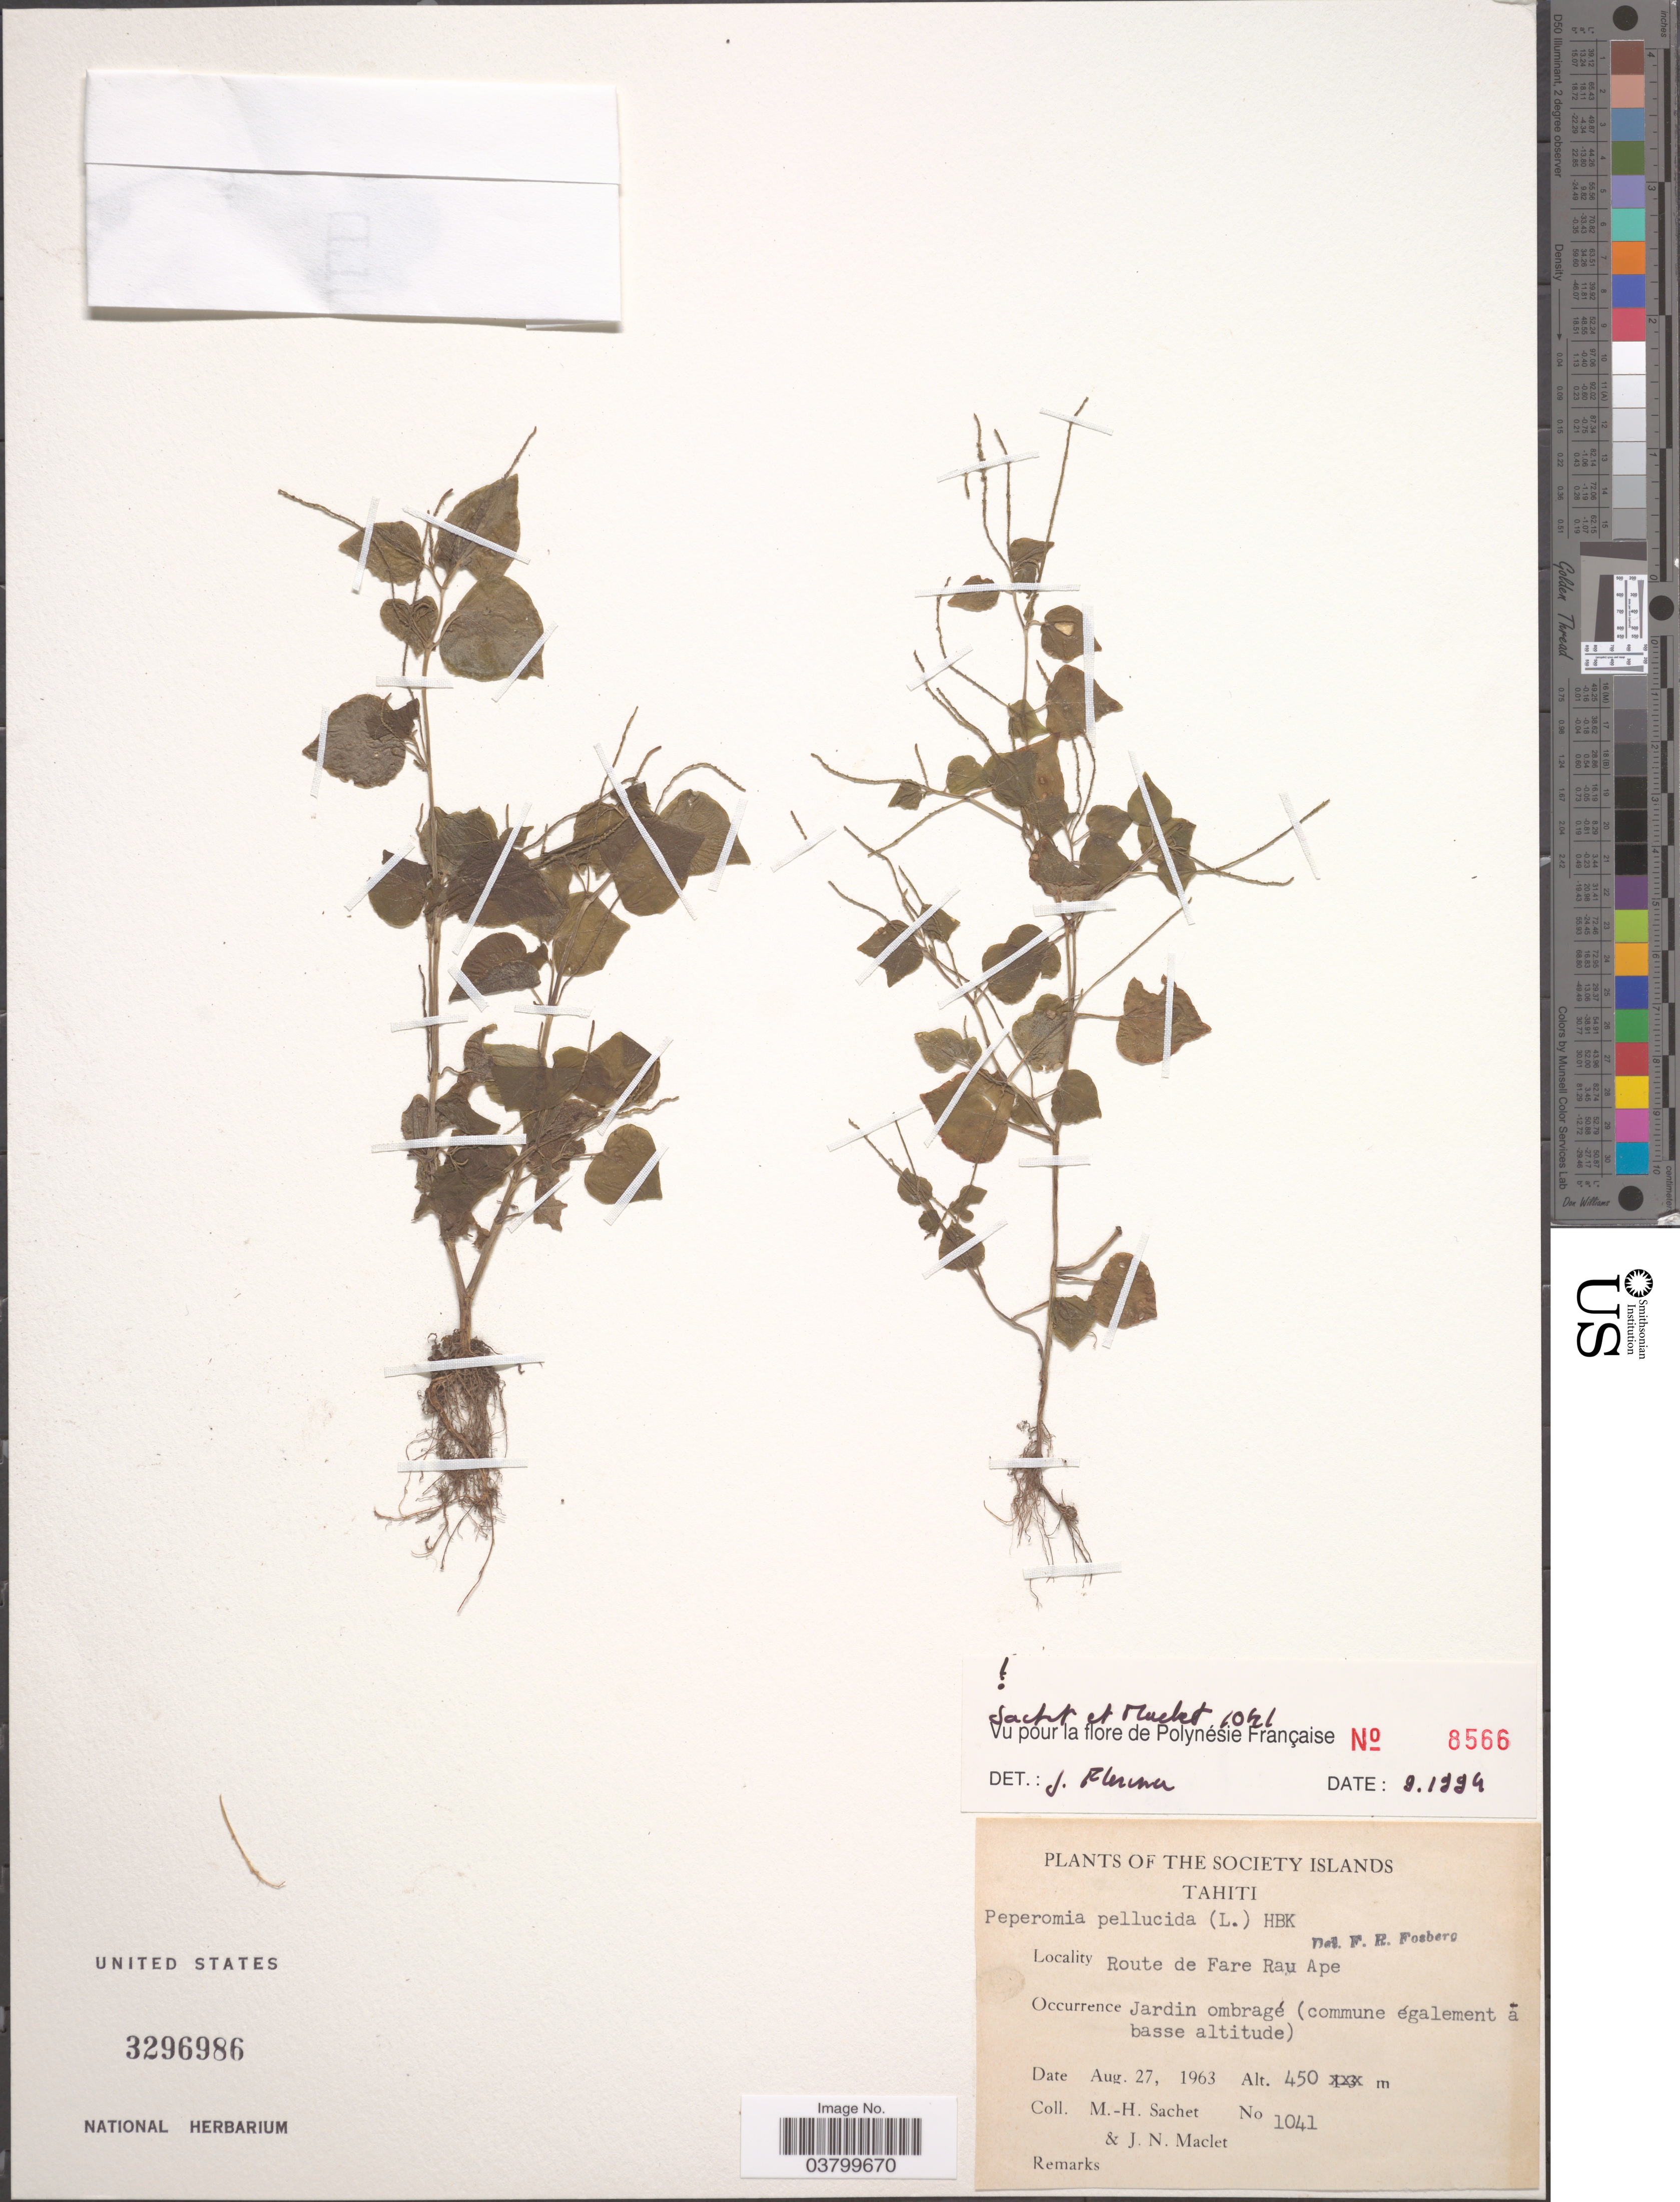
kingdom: Plantae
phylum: Tracheophyta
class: Magnoliopsida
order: Piperales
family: Piperaceae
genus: Peperomia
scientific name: Peperomia pellucida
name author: (L.) Kunth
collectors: M.-H. Sachet & J. Maclet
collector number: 1041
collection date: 1963-08-27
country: French Polynesia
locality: The Society Islands. Tahiti. Route de Fare Rau Ape.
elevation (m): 450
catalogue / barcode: US 3296986